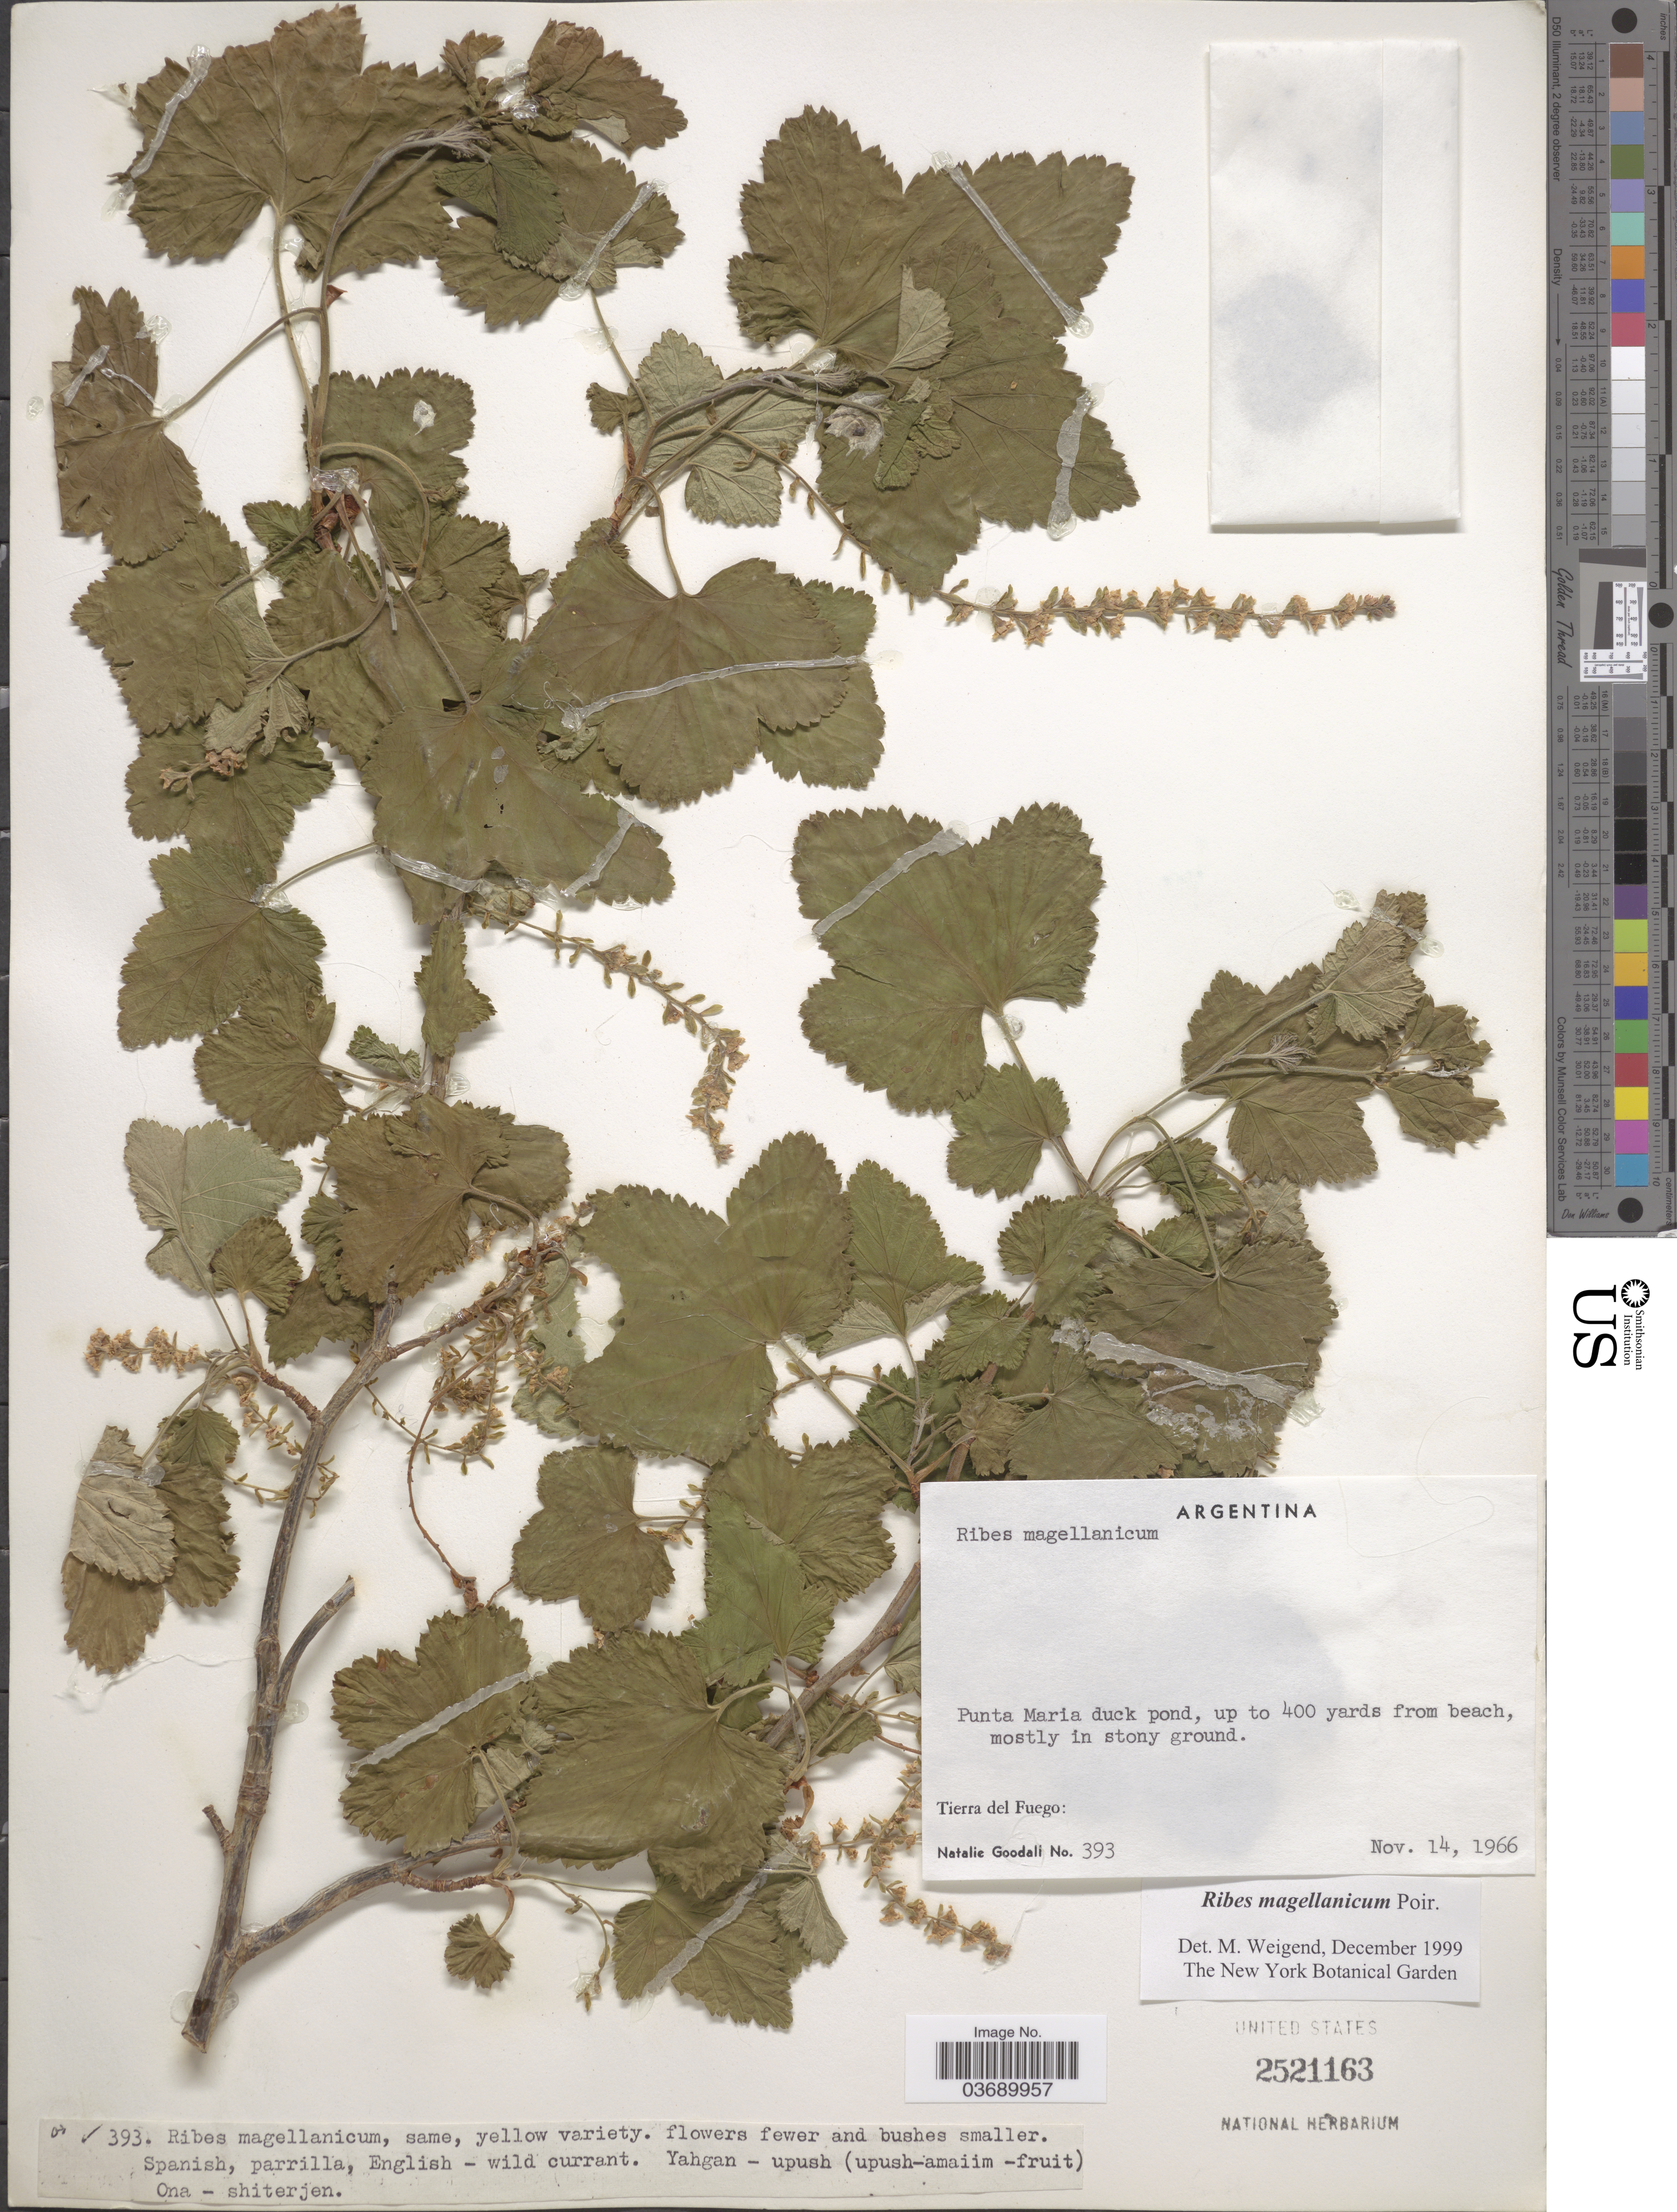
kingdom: Plantae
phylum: Tracheophyta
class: Magnoliopsida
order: Saxifragales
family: Grossulariaceae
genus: Ribes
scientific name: Ribes magellanicum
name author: Poir.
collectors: N. Goodall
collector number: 393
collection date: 1966-11-14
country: Argentina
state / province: Tierra del Fuego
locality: Punta Maria duck pond, up to 400 yards from beach.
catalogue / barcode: US 2521163